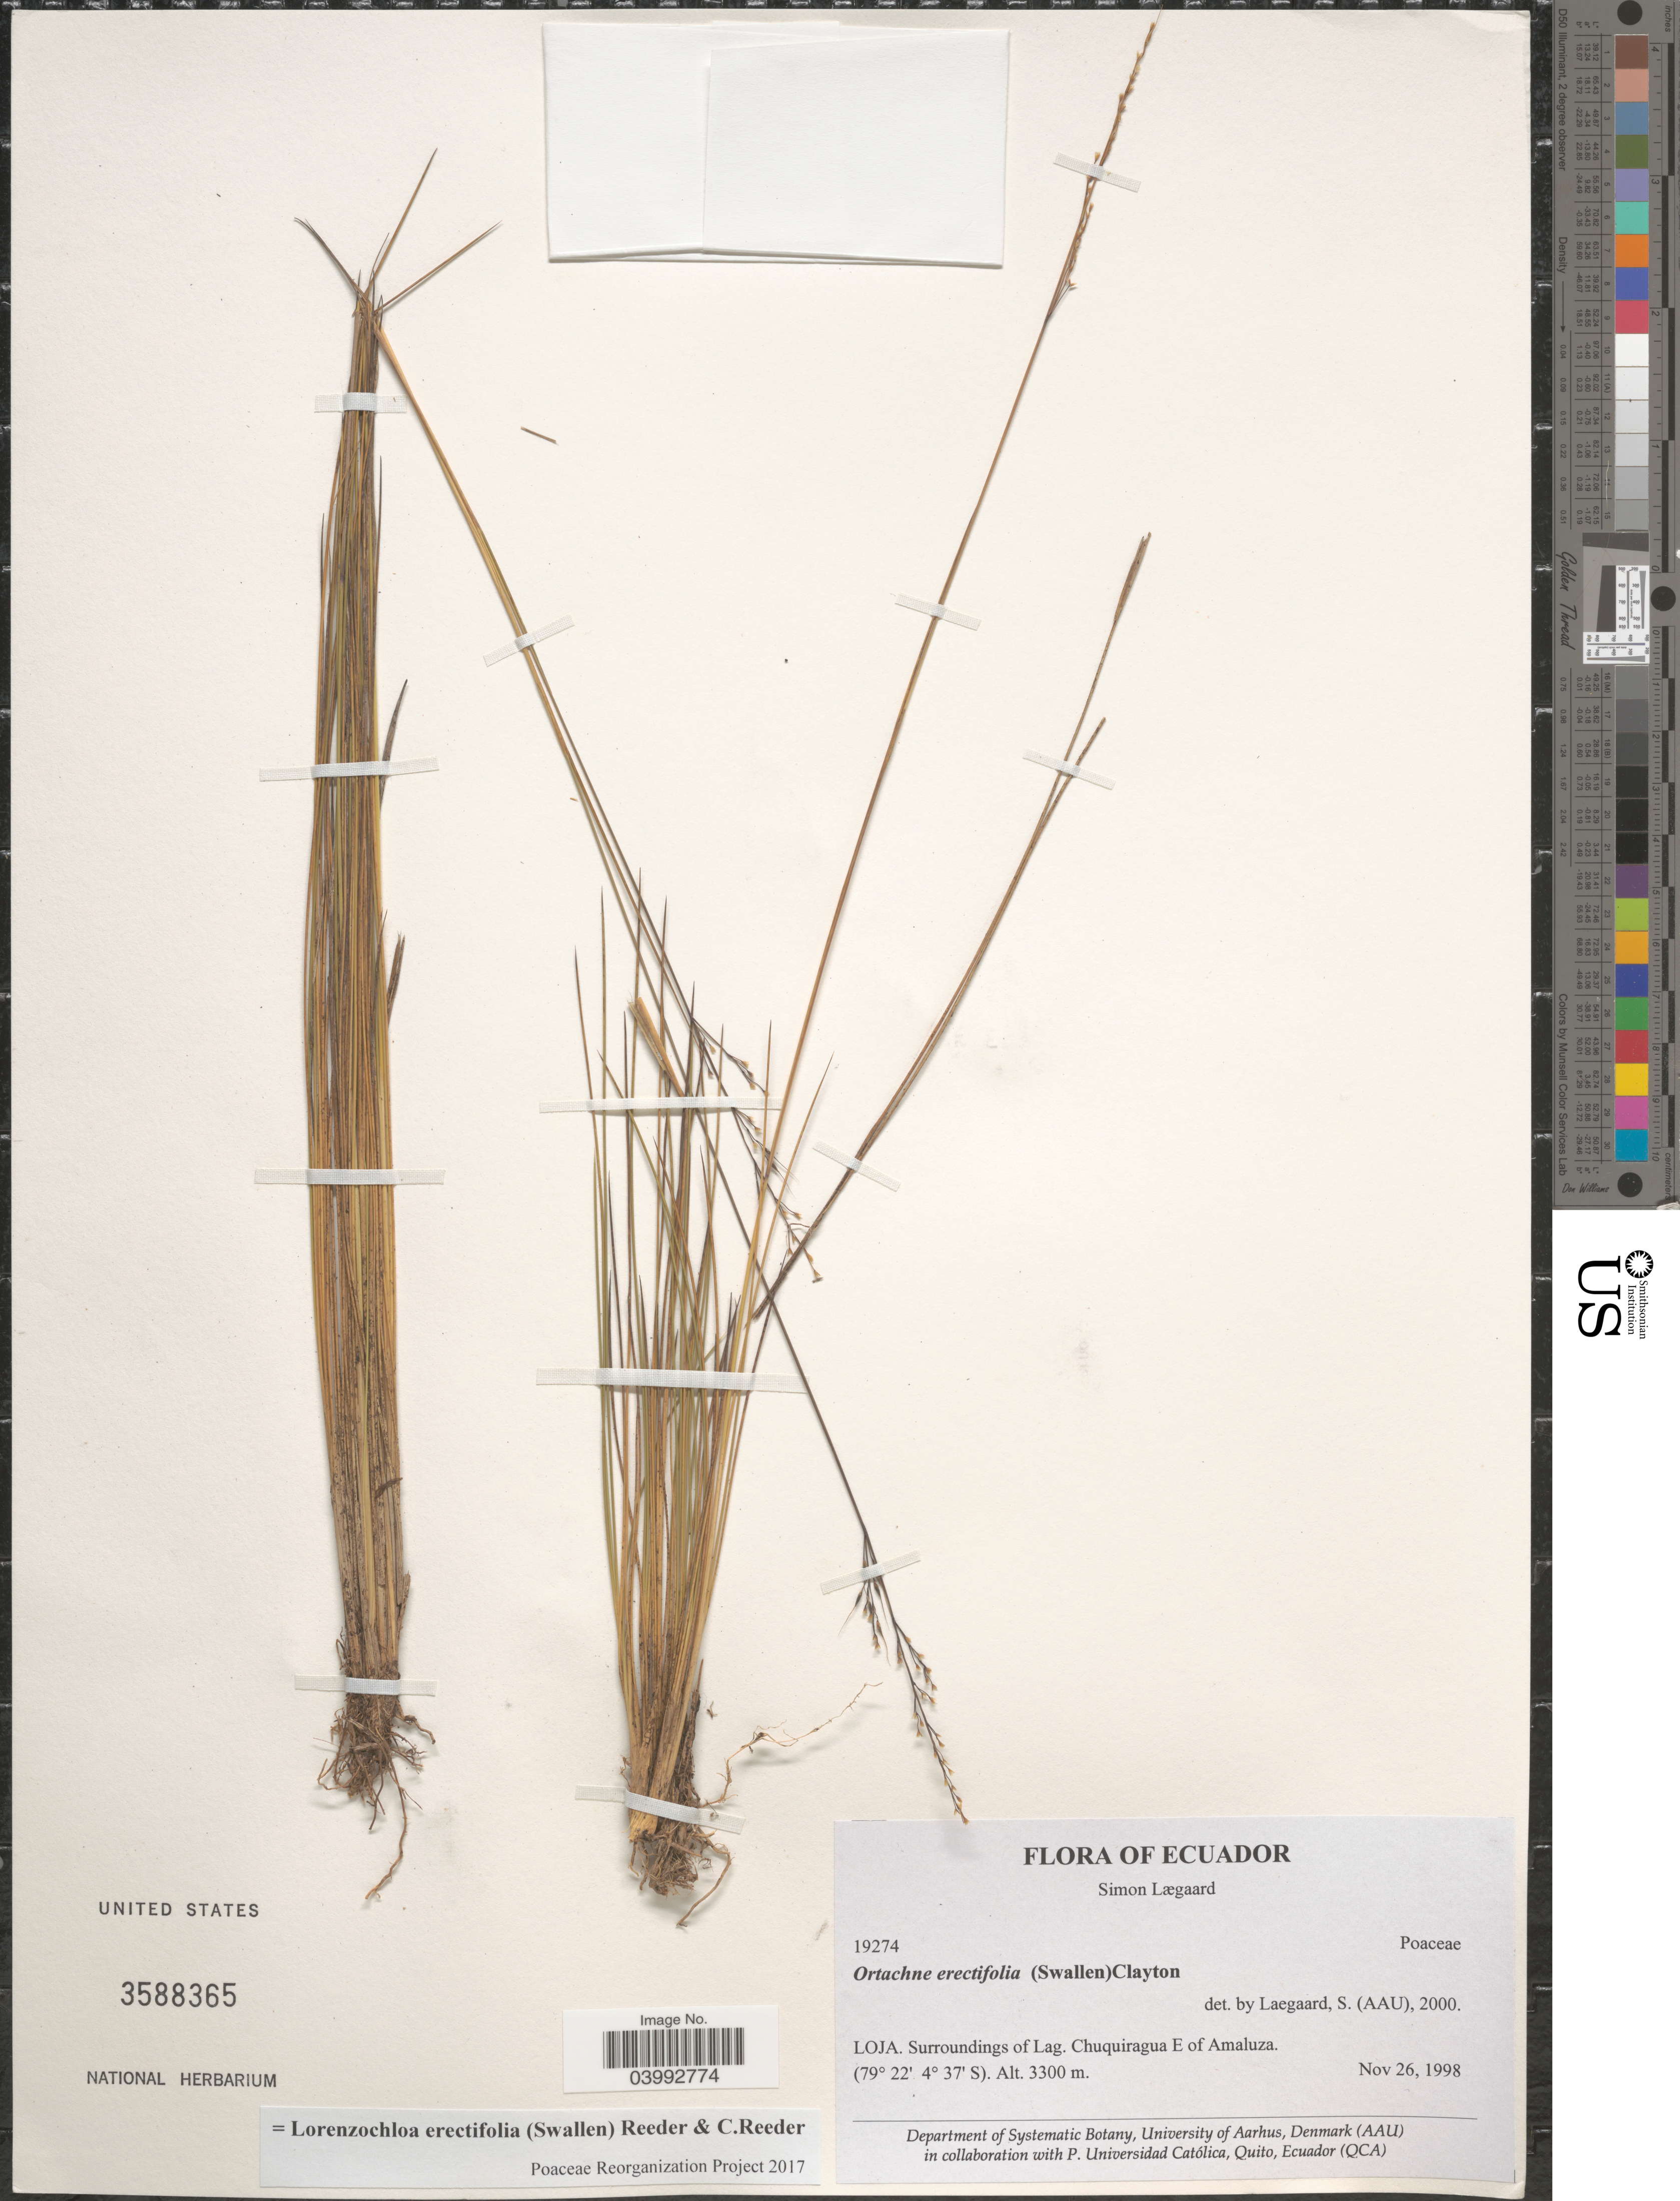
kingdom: Plantae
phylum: Tracheophyta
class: Liliopsida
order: Poales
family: Poaceae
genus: Lorenzochloa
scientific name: Lorenzochloa erectifolia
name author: (Swallen) Reeder & C. Reeder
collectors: S. Lægaard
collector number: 19274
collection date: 1998-11-26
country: Ecuador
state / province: Loja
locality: Surroundings of Lag. Chuquiragua E of Amaluza.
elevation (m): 3300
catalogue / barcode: US 3588365